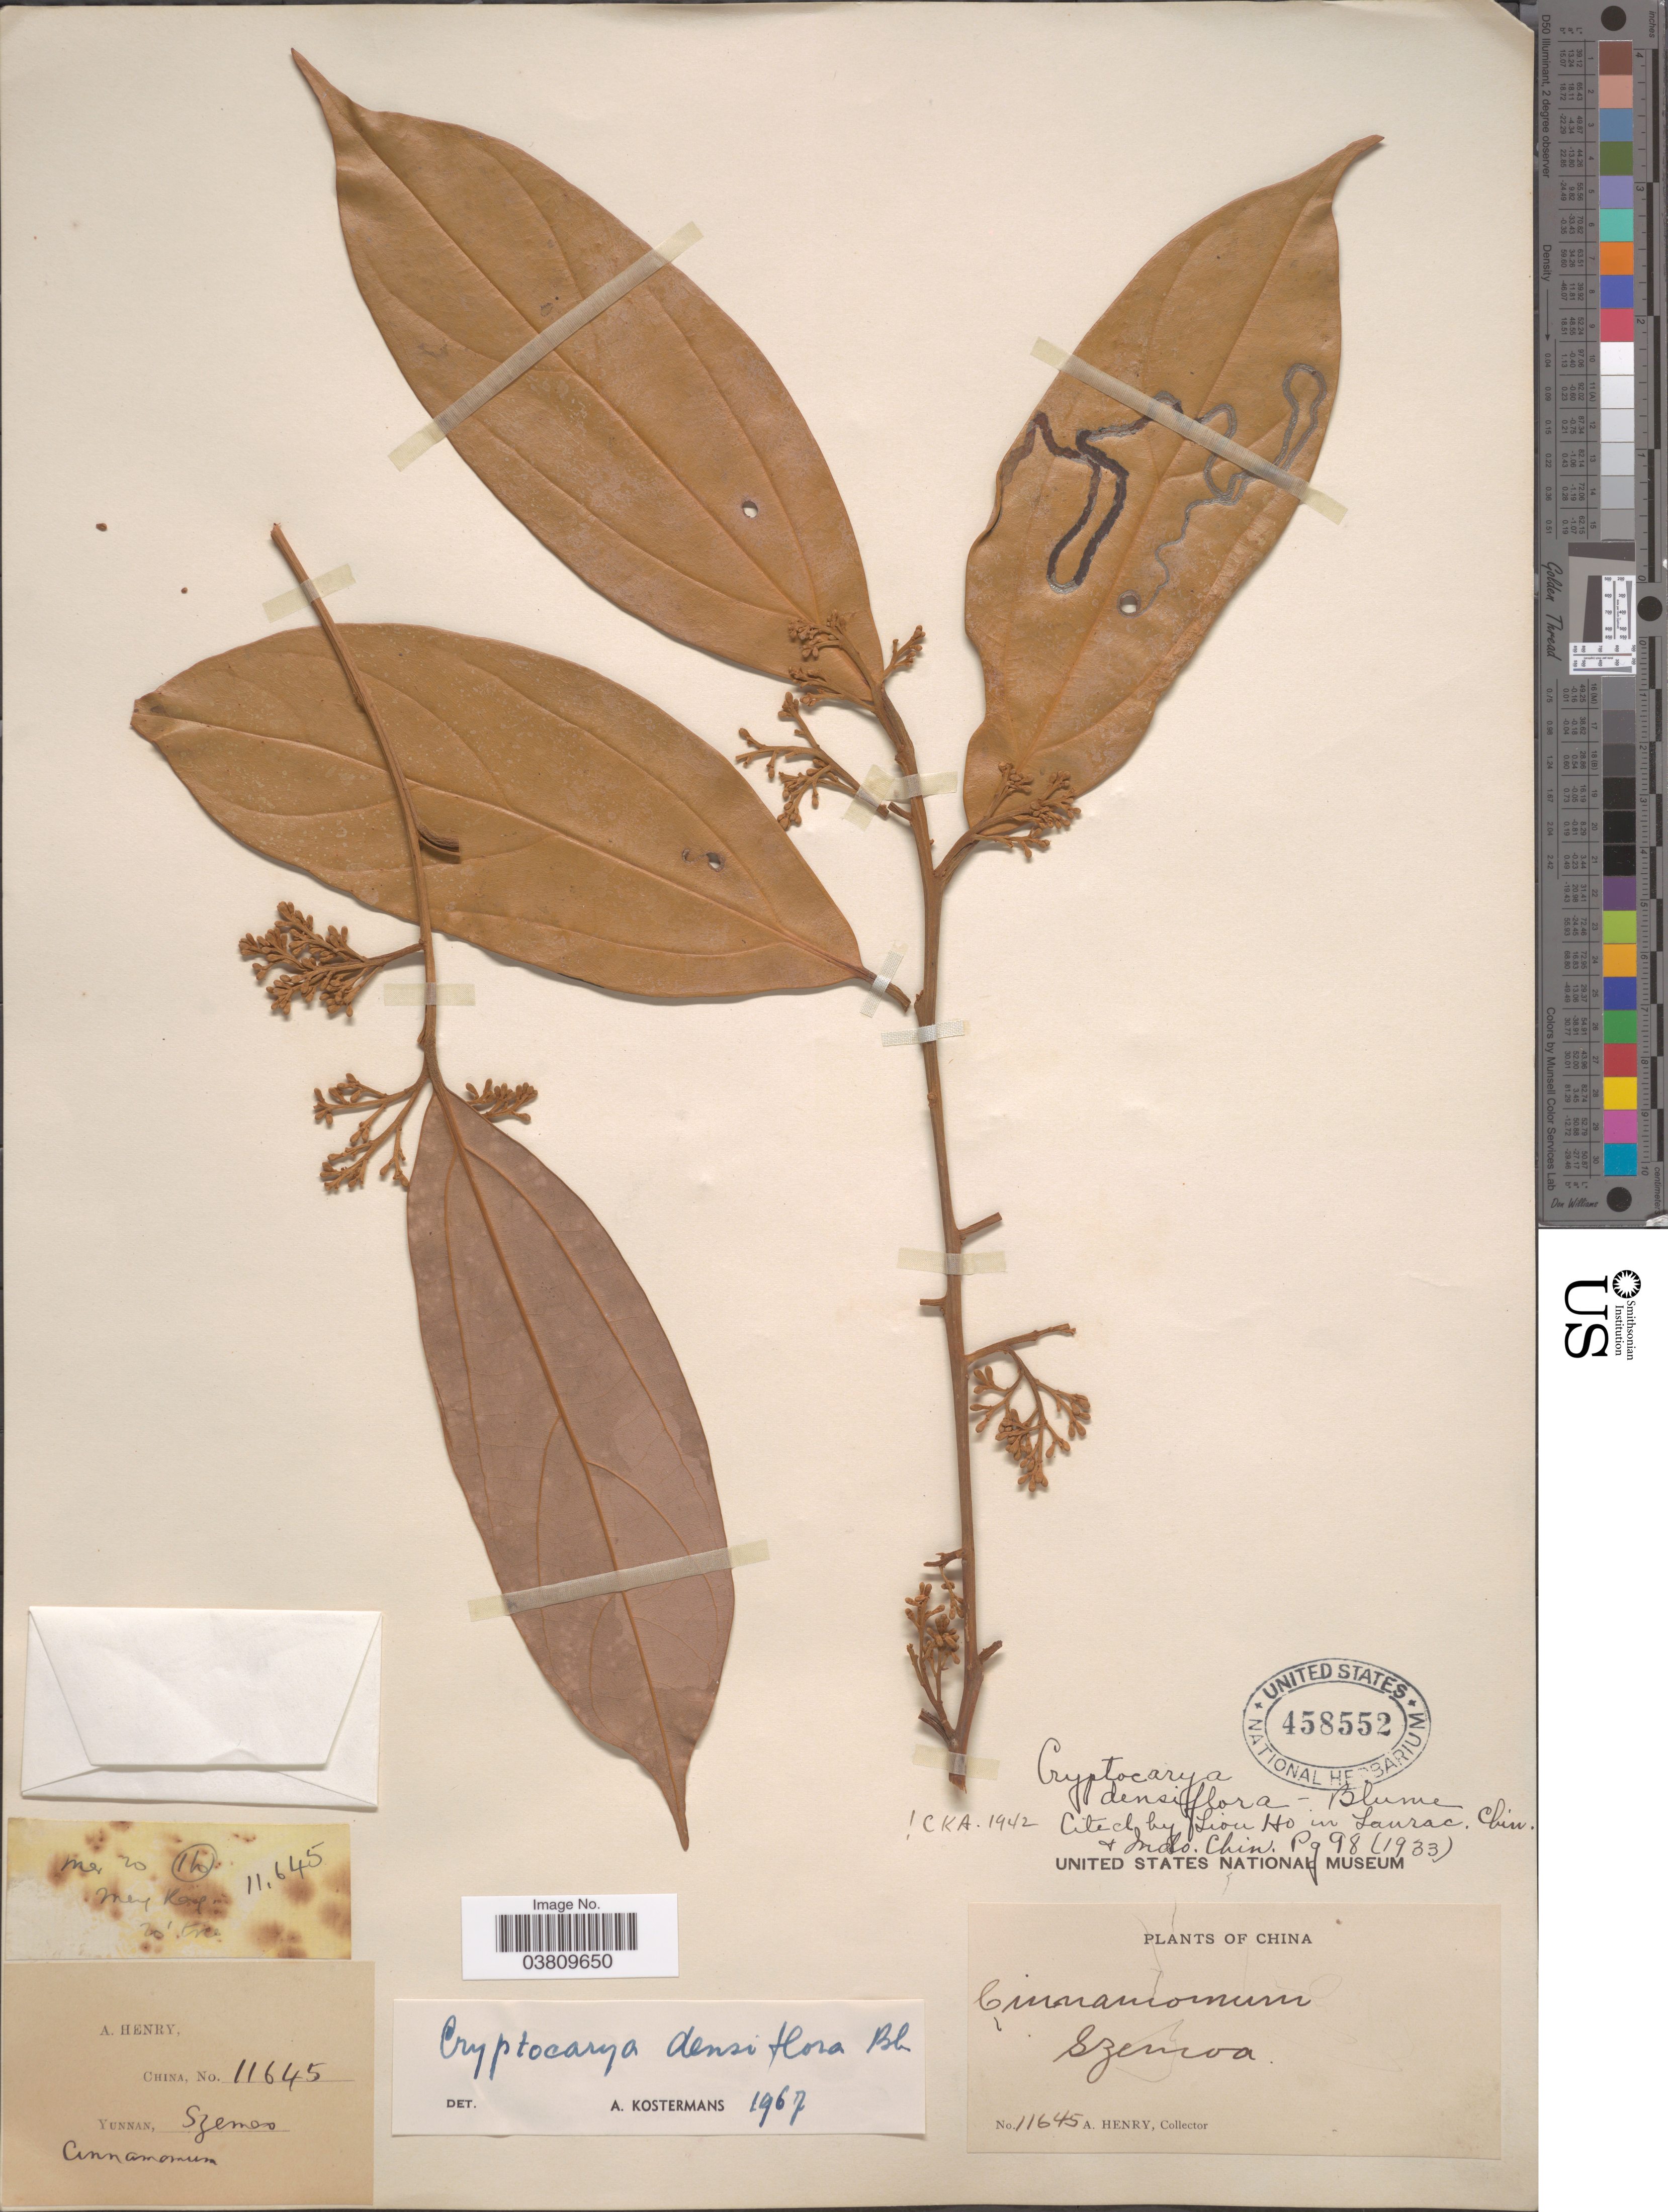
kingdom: Plantae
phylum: Tracheophyta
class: Magnoliopsida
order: Laurales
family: Lauraceae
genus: Cryptocarya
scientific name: Cryptocarya densiflora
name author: Blume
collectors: A. Henry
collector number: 11645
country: China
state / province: Yunnan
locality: Szemoa.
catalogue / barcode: US 458552